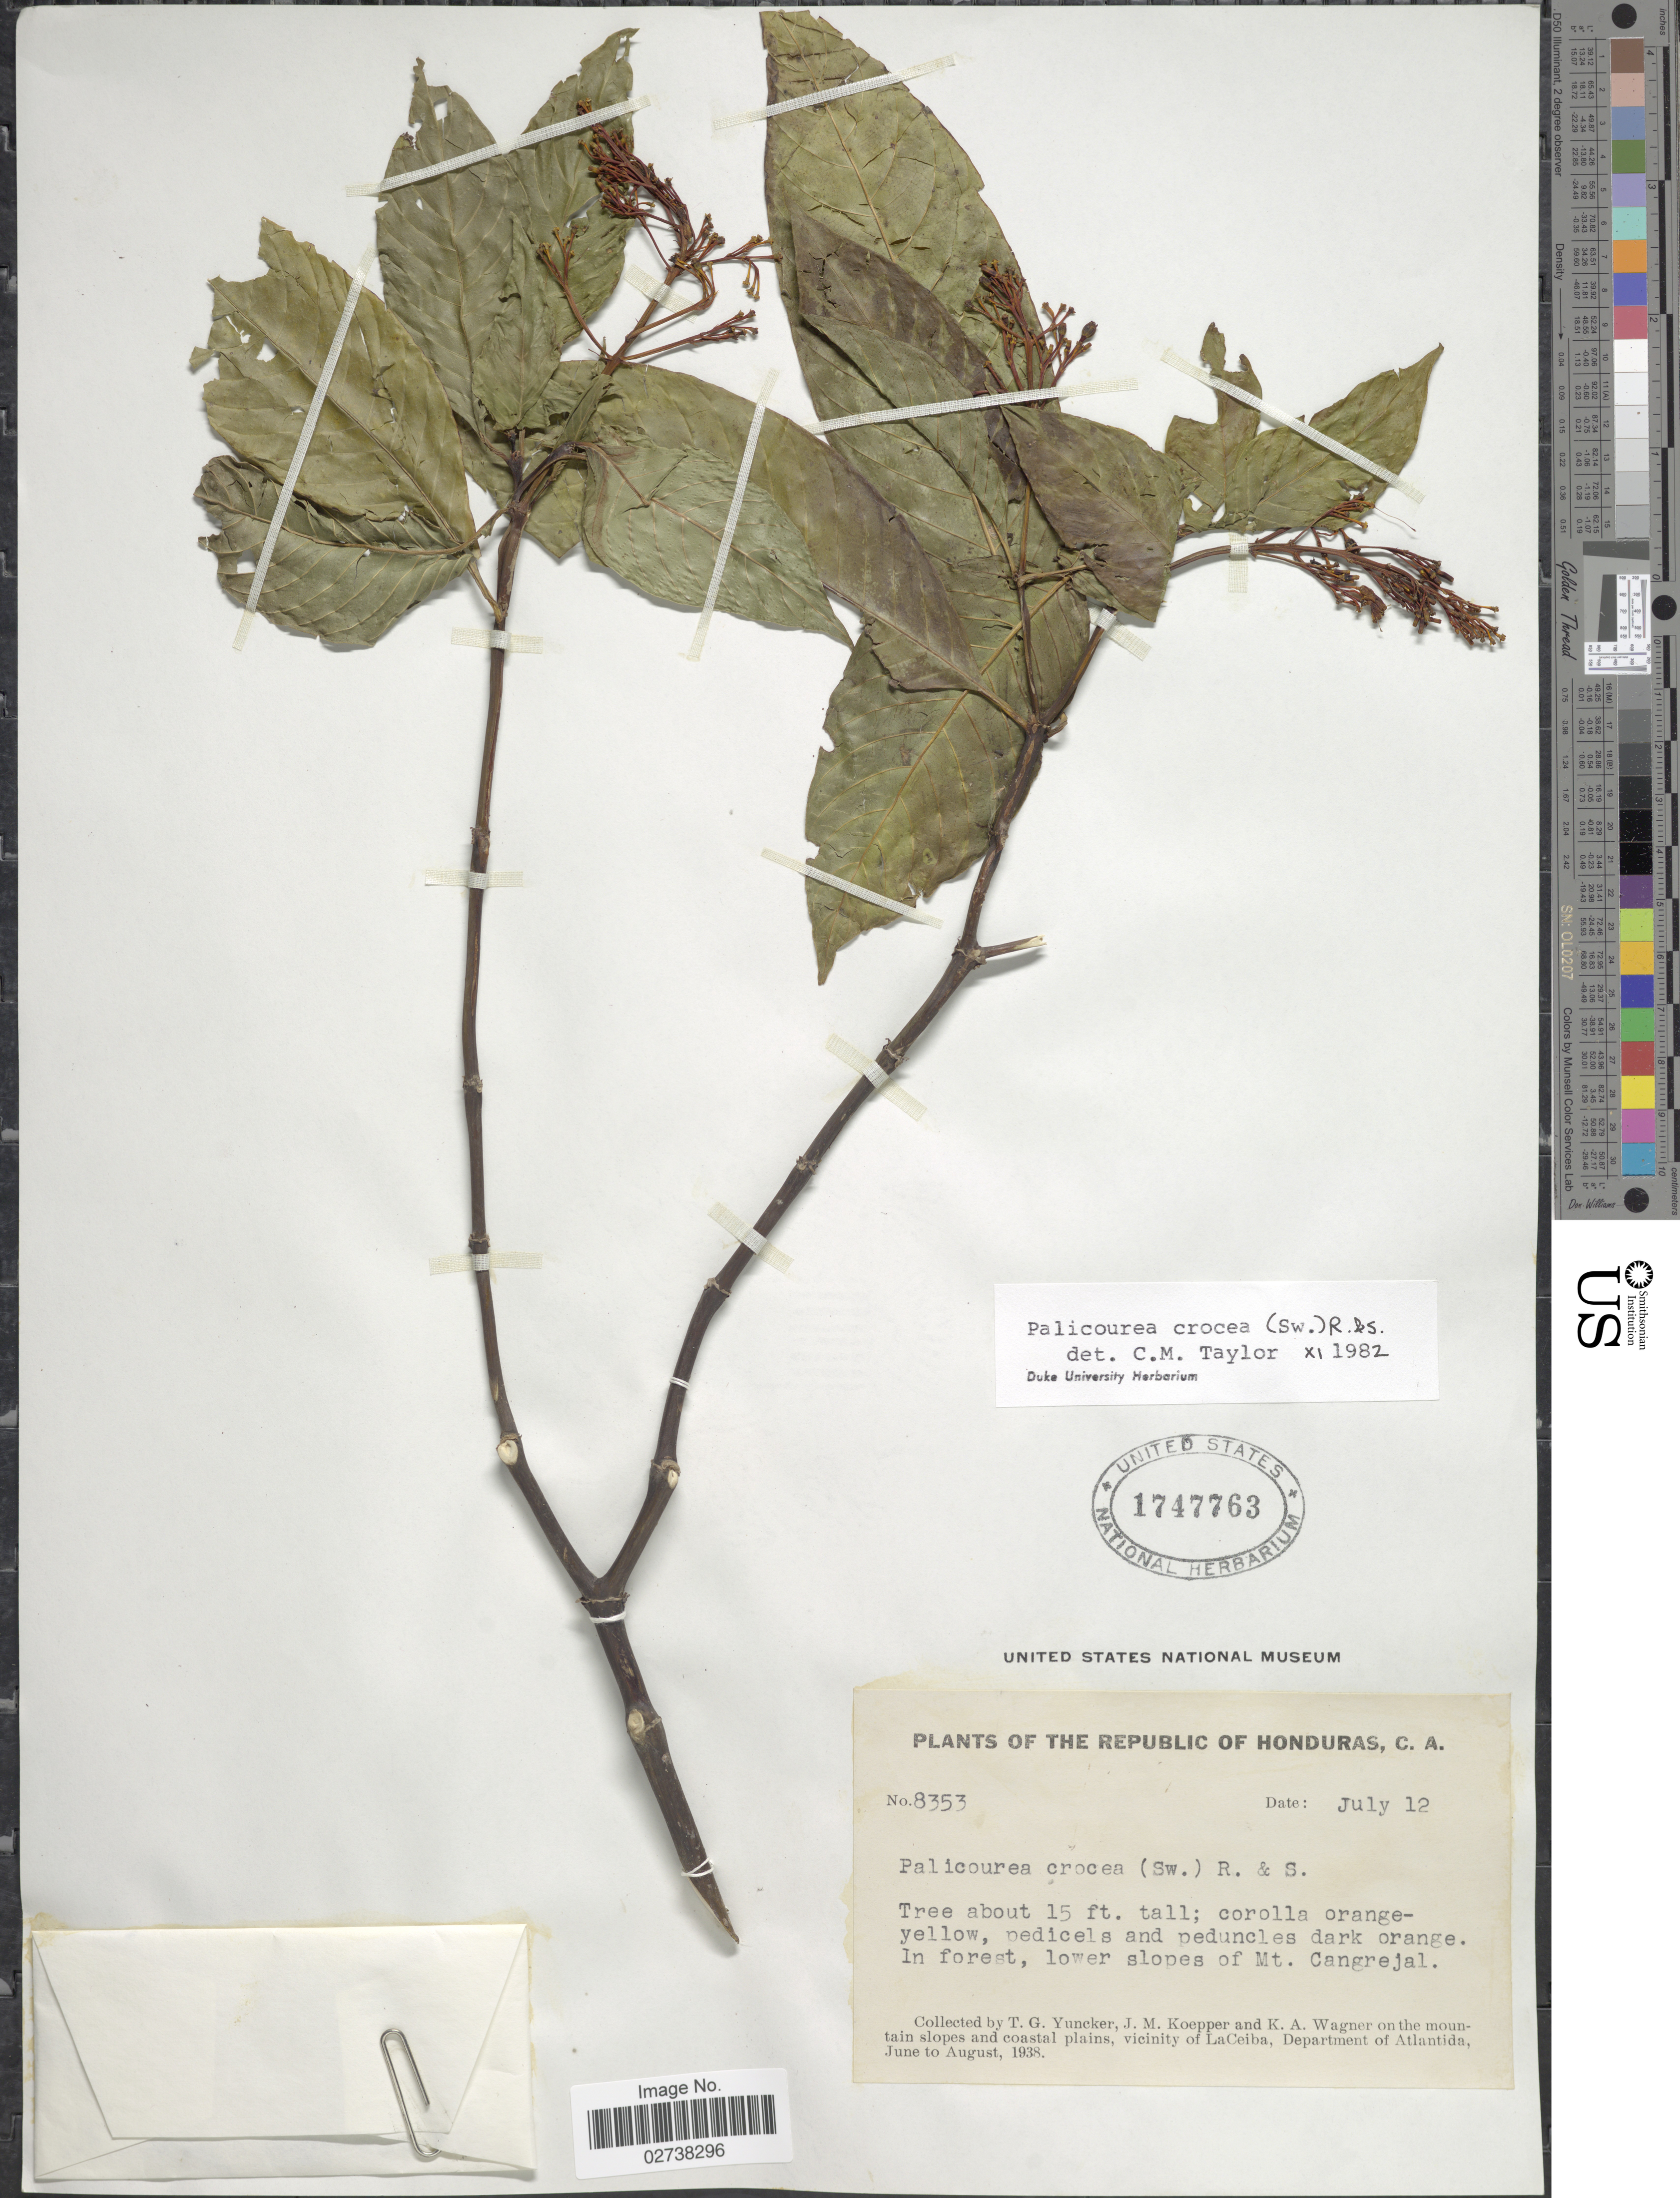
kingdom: Plantae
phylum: Tracheophyta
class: Magnoliopsida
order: Gentianales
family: Rubiaceae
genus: Palicourea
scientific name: Palicourea crocea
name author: (Sw.) Schult.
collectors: T. G. Yuncker, J. M. Koepper & K. A. Wagner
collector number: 8353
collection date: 1938-07-12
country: Honduras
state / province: Atlántida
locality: In forest, lower slopes of Mt. Cangrejal, on the mountain slopes and coastal plains, Vicinity of LaCeiba, Department of Atlantida.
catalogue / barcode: US 1747763